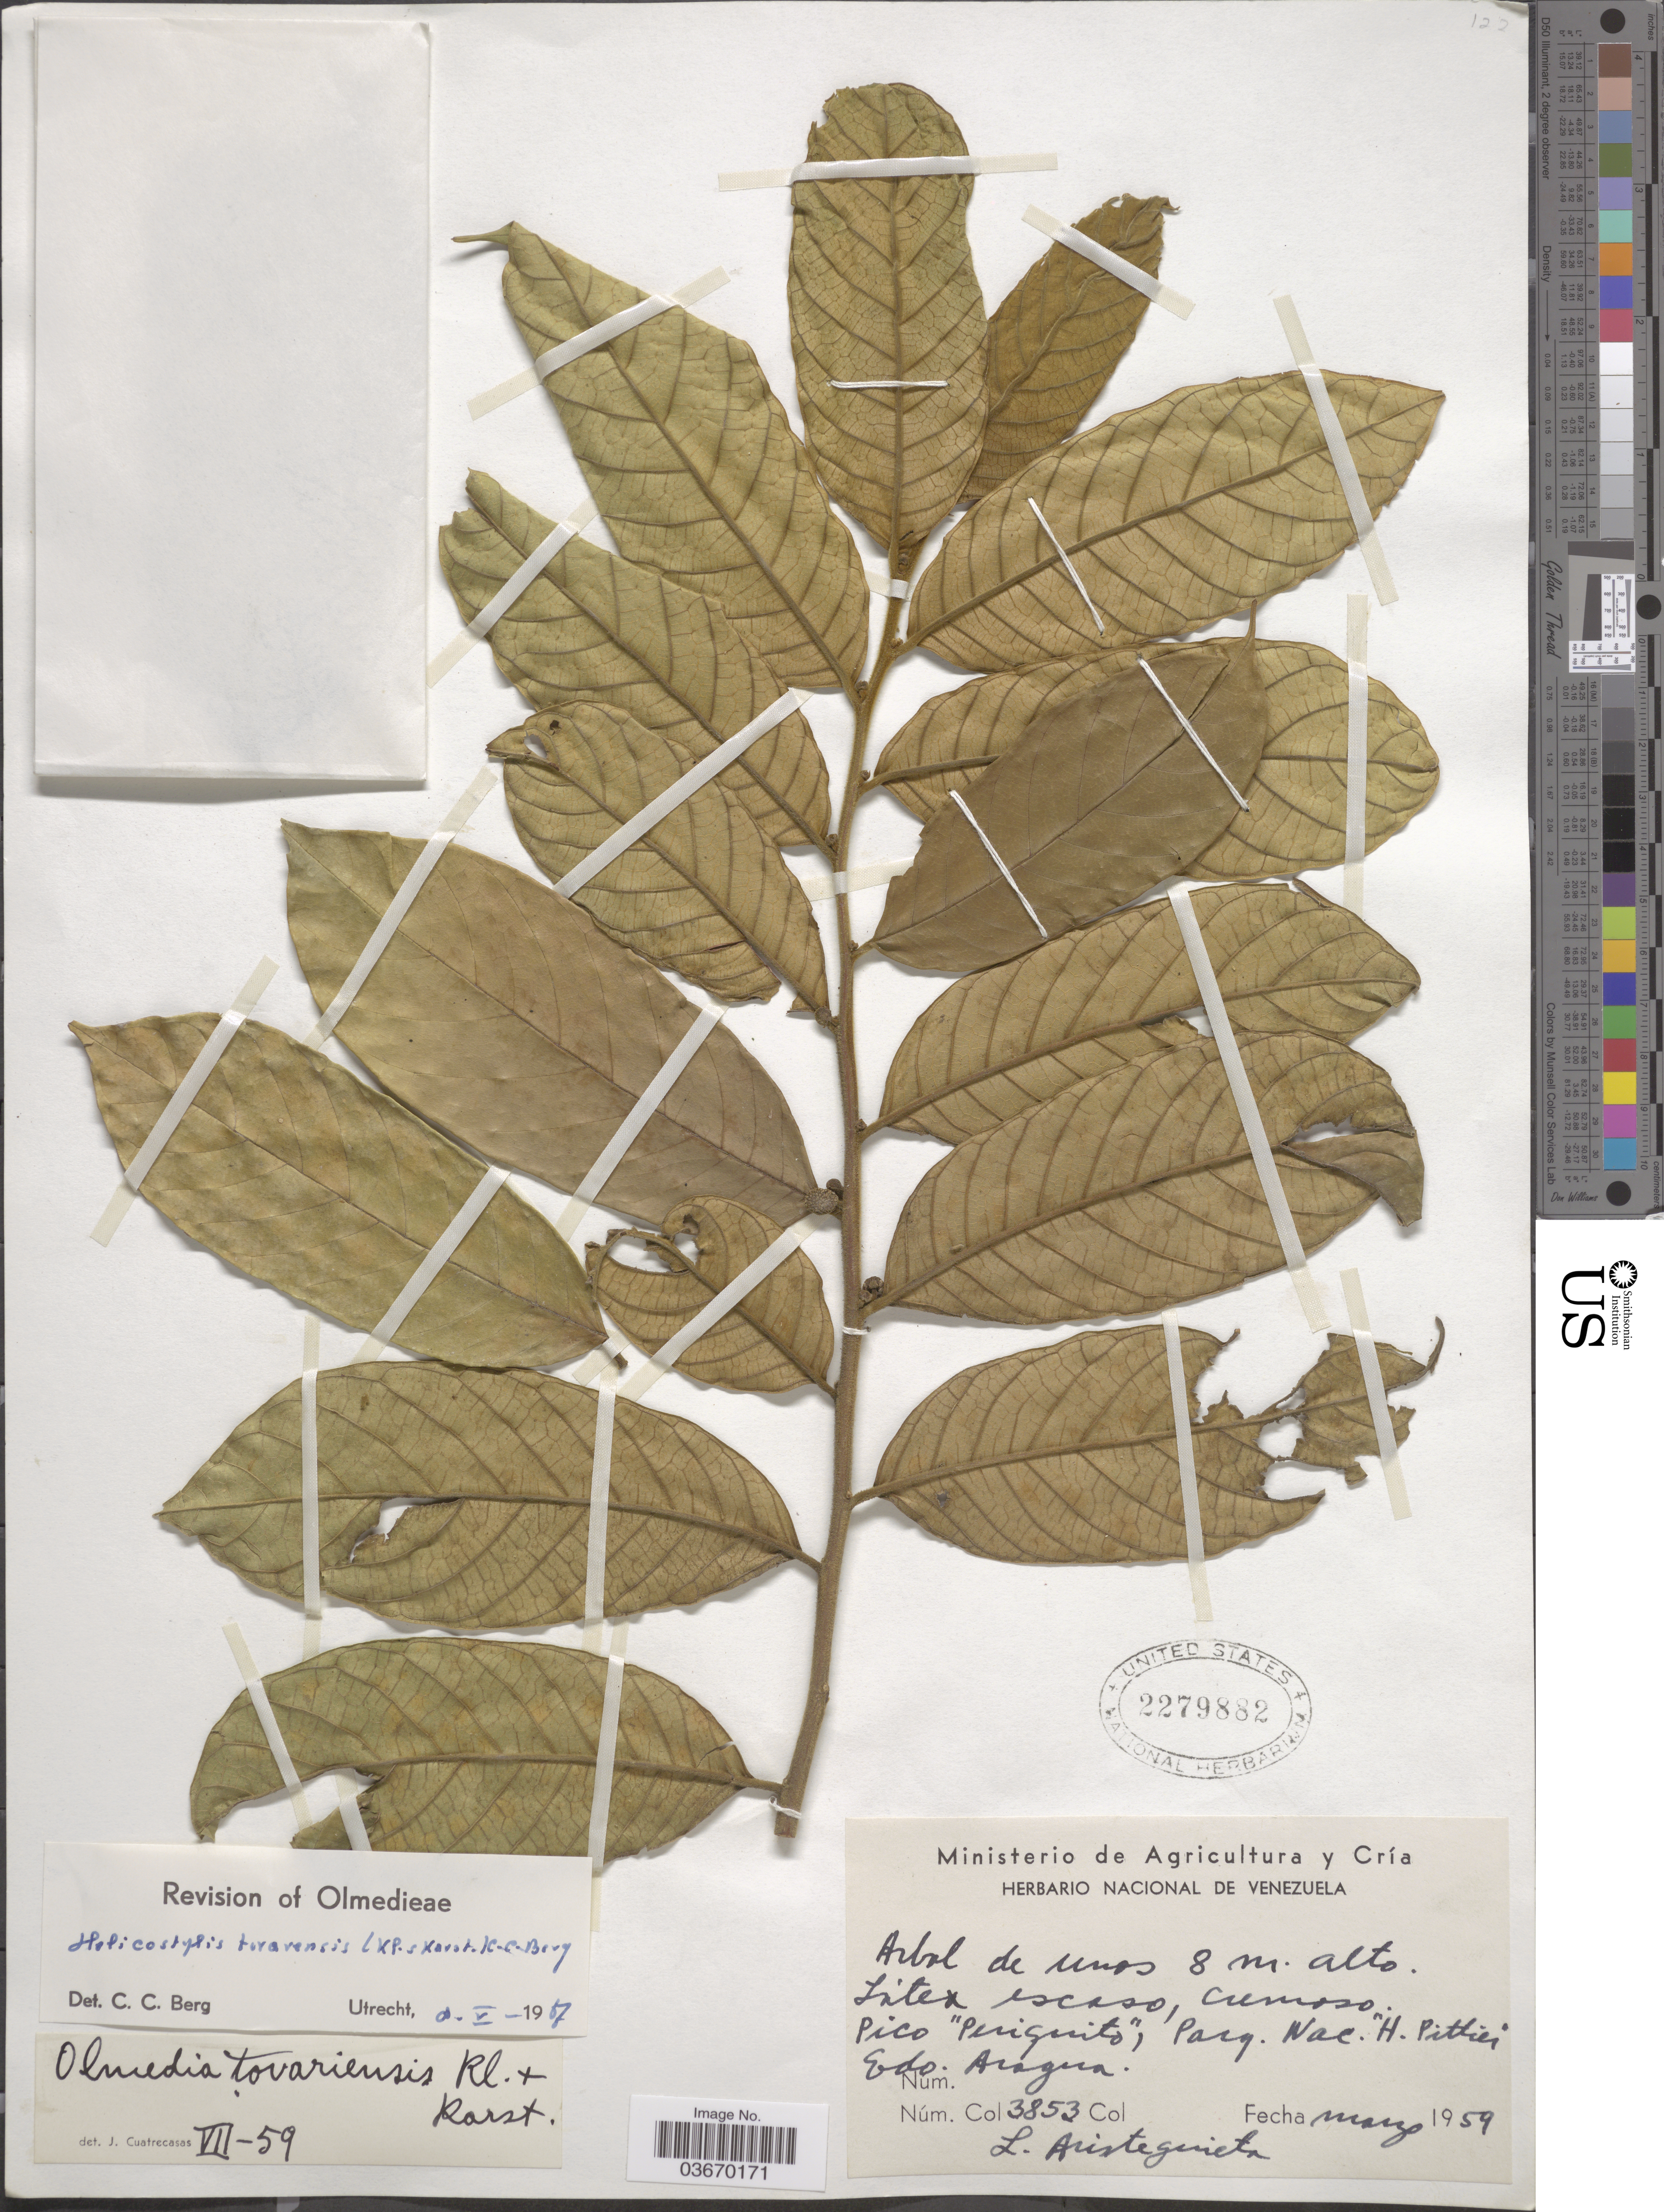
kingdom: Plantae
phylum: Tracheophyta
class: Magnoliopsida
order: Rosales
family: Moraceae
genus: Helicostylis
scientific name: Helicostylis tovarensis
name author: (Klotzsch & H. Karst.) C.C. Berg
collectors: L. Aristeguieta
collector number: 3853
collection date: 1959-03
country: Venezuela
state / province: Aragua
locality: Pico 'Periquito', Parq. Nac. 'H. Pittier' Edo. Aragua.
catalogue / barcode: US 2279882